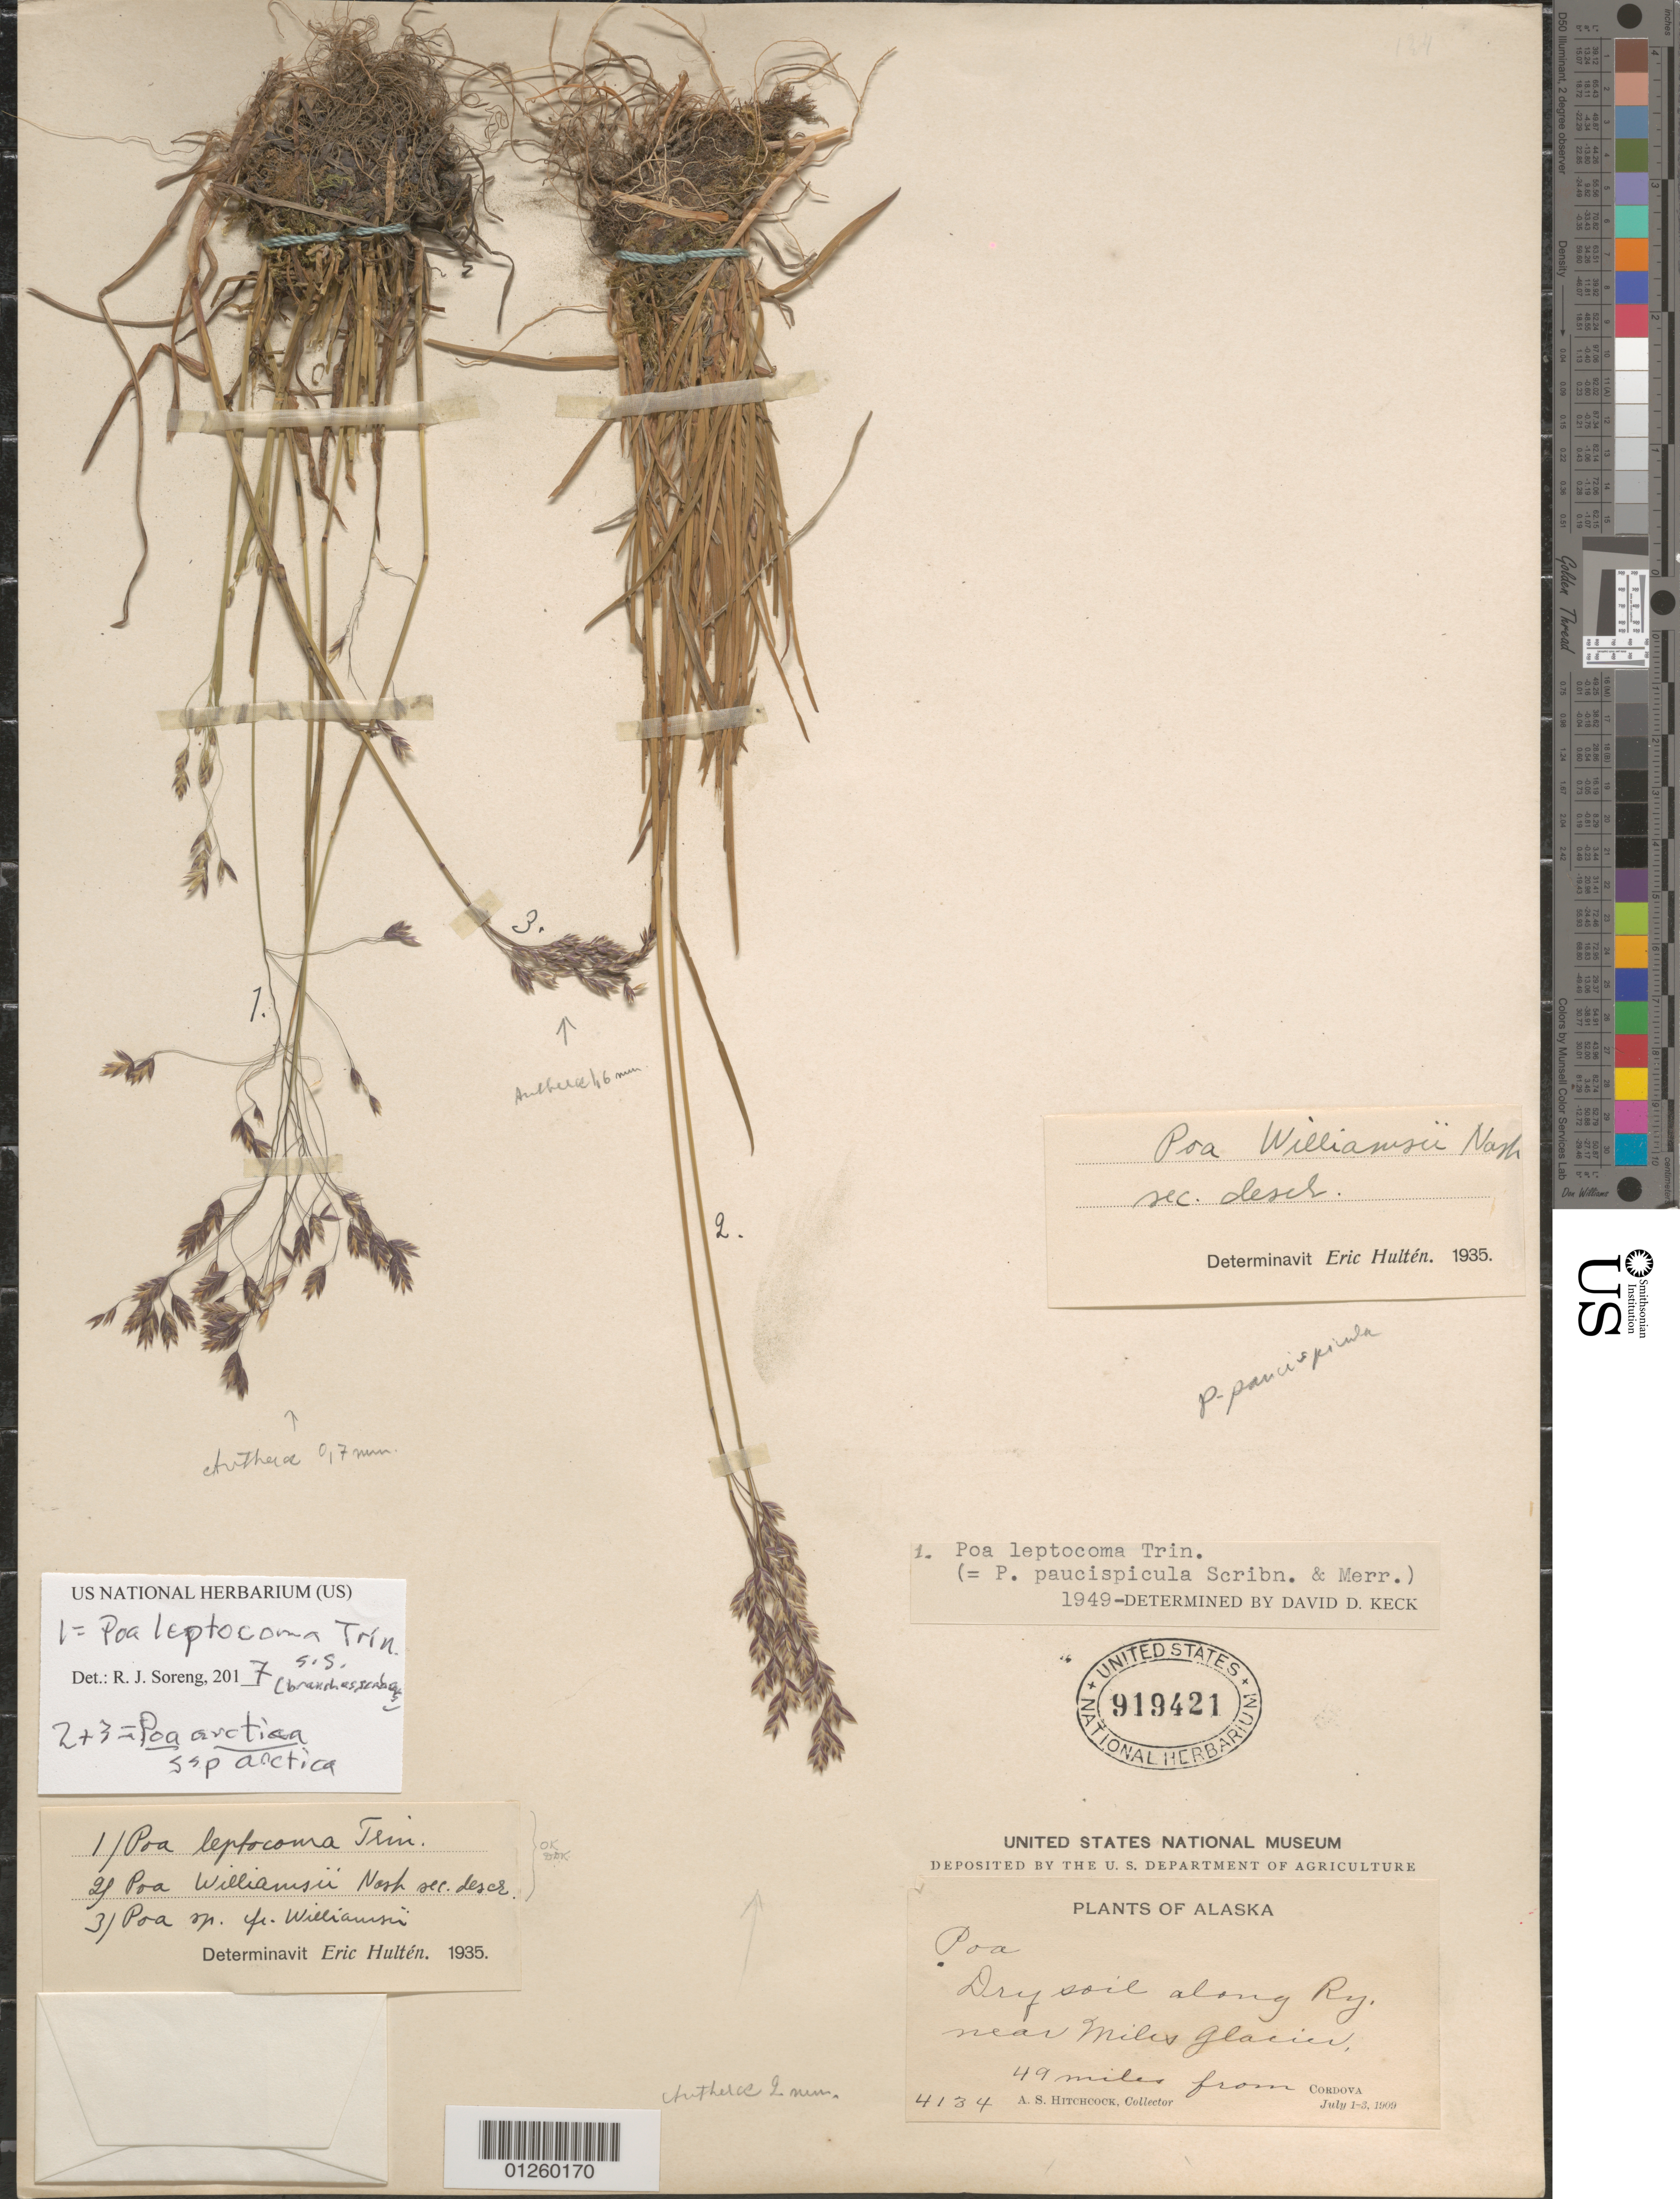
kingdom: Plantae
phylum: Tracheophyta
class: Liliopsida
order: Poales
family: Poaceae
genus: Poa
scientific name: Poa leptocoma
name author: Trin.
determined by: Soreng, Robert J., Research Associate (BOT), Smithsonian Institution - National Museum of Natural History (UNITED STATES)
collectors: A. S. Hitchcock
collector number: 4134 (Hulten p.p. 1)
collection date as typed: July 1-3, 1909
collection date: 1909-07-01/1909-07-03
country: United States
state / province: Alaska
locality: Dry soil along Ry, near Miles Glacier. 49 miles from Cordova.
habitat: Dry soil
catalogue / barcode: US 919421